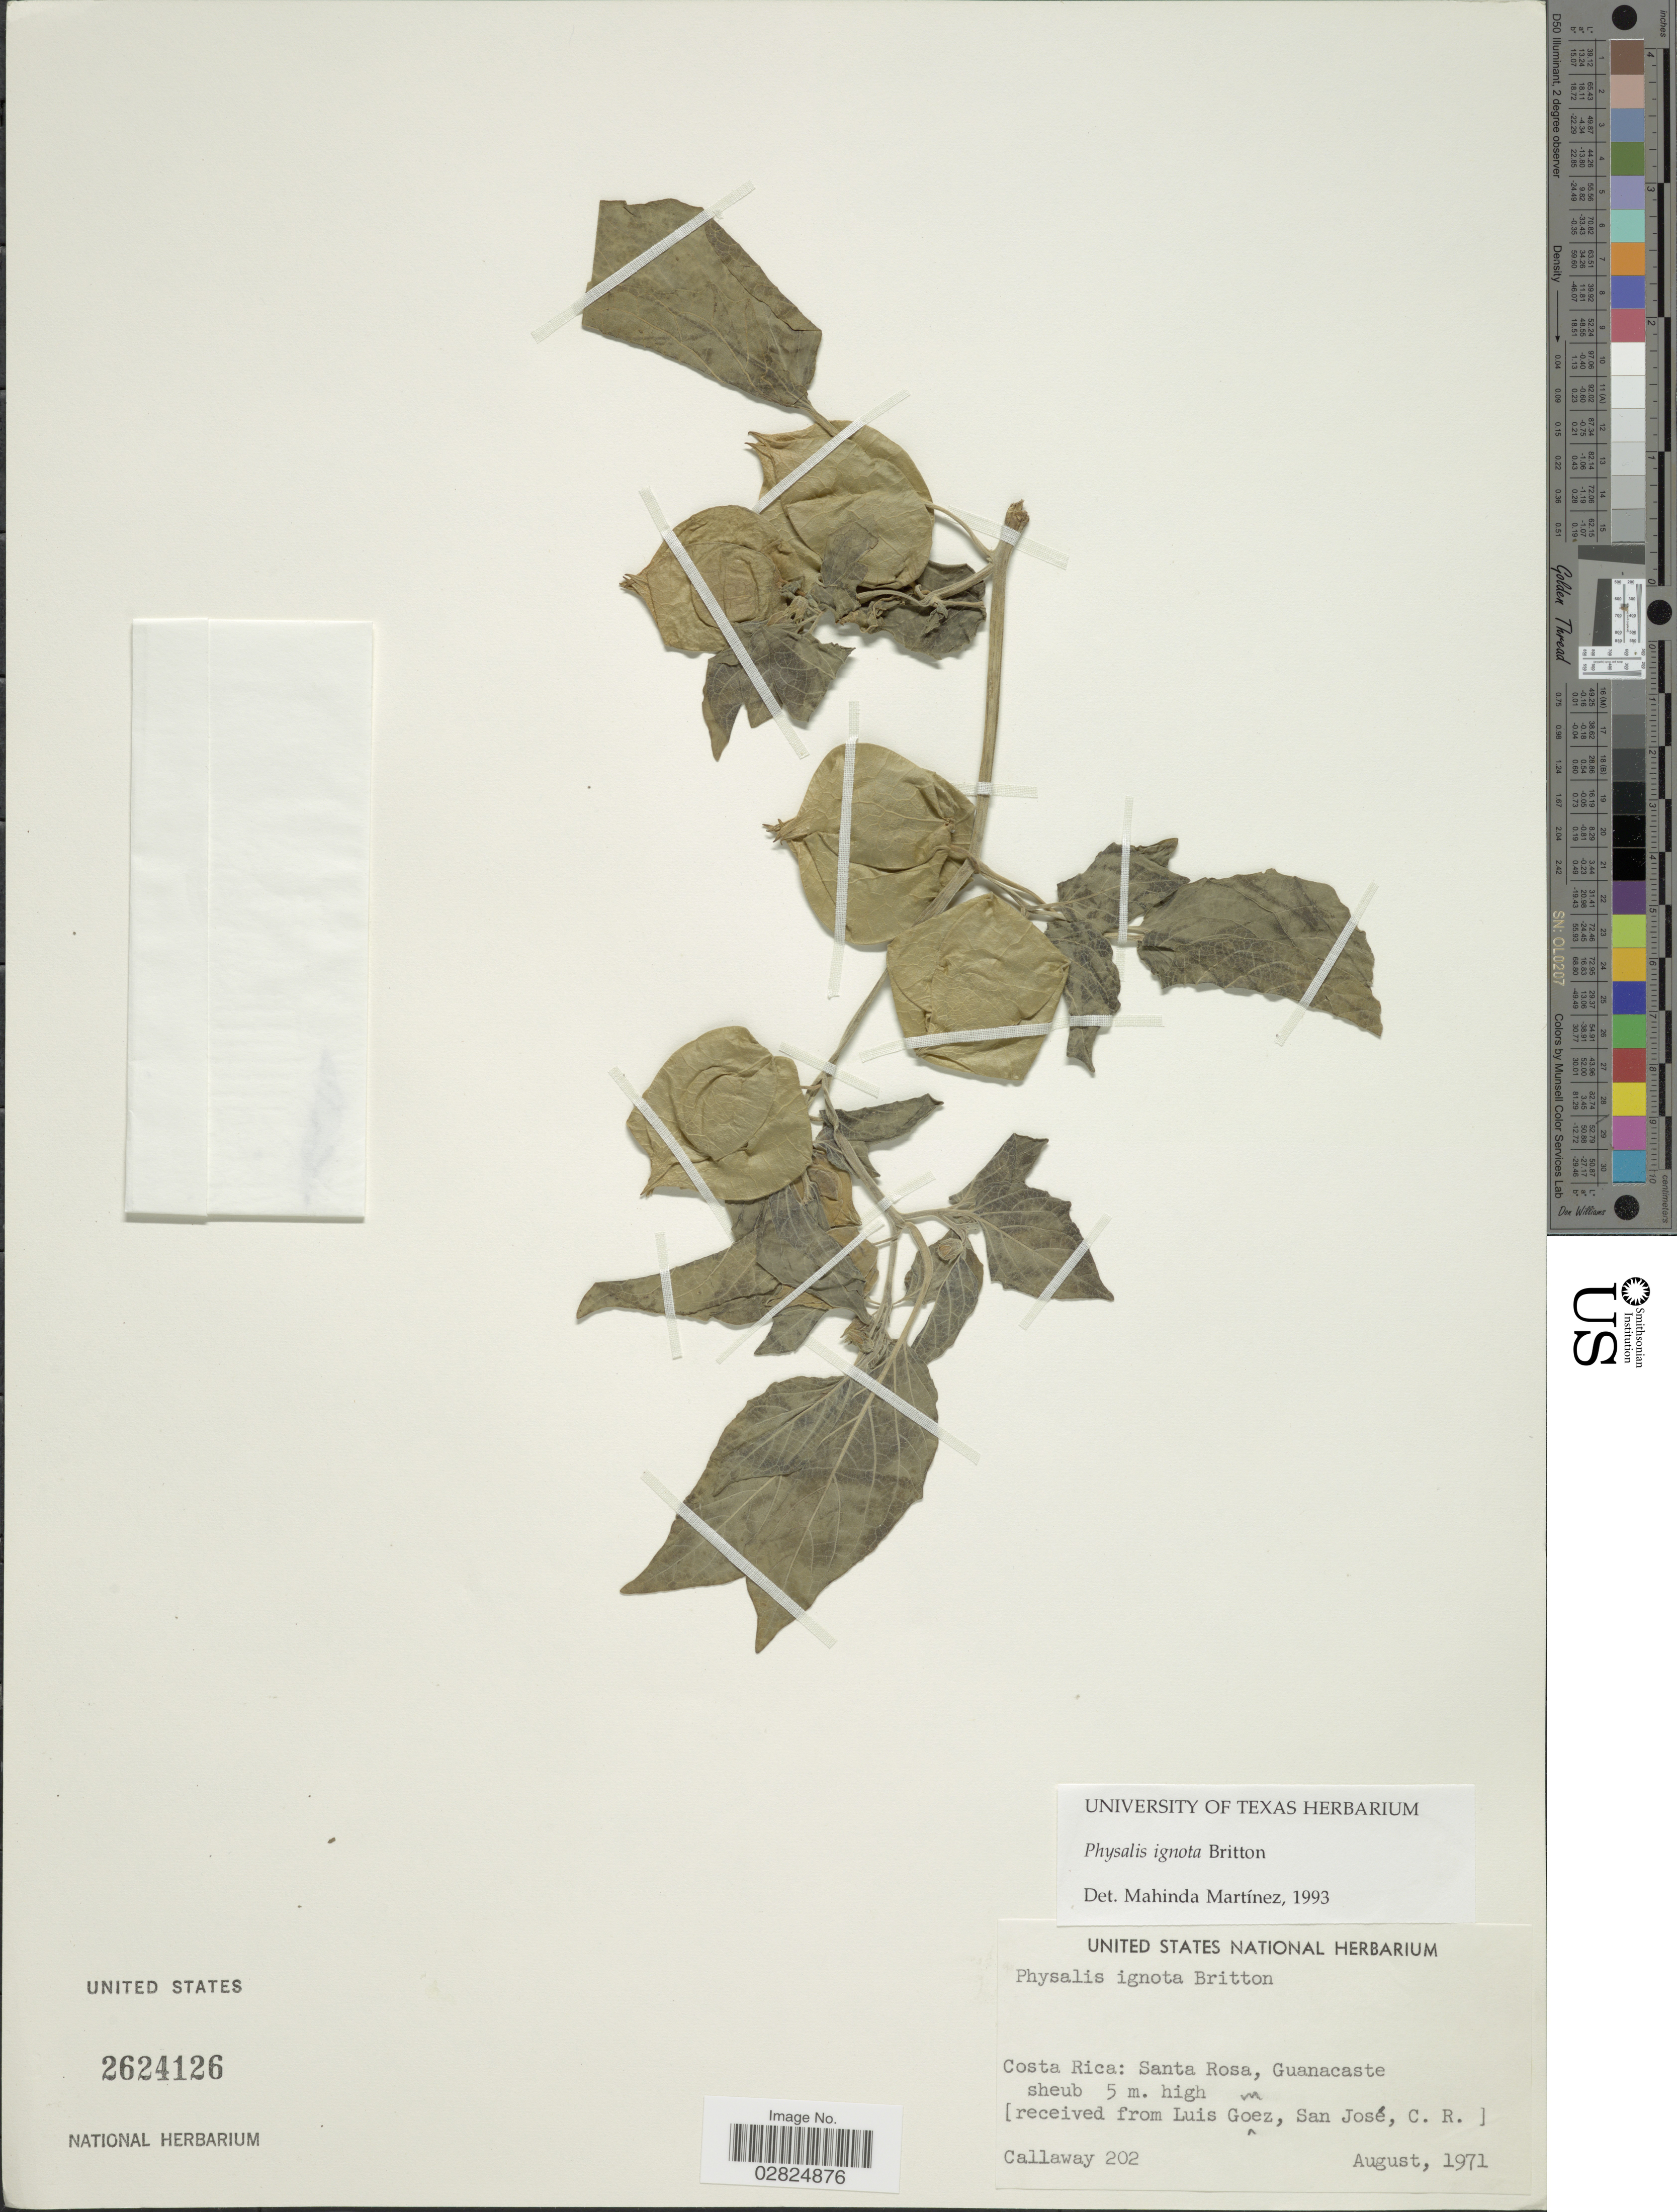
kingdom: Plantae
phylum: Tracheophyta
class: Magnoliopsida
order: Solanales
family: Solanaceae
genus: Physalis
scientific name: Physalis ignota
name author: Britton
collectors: Callaway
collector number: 202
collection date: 1971-08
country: Costa Rica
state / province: Guanacaste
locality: Santa Rosa.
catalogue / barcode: US 2624126